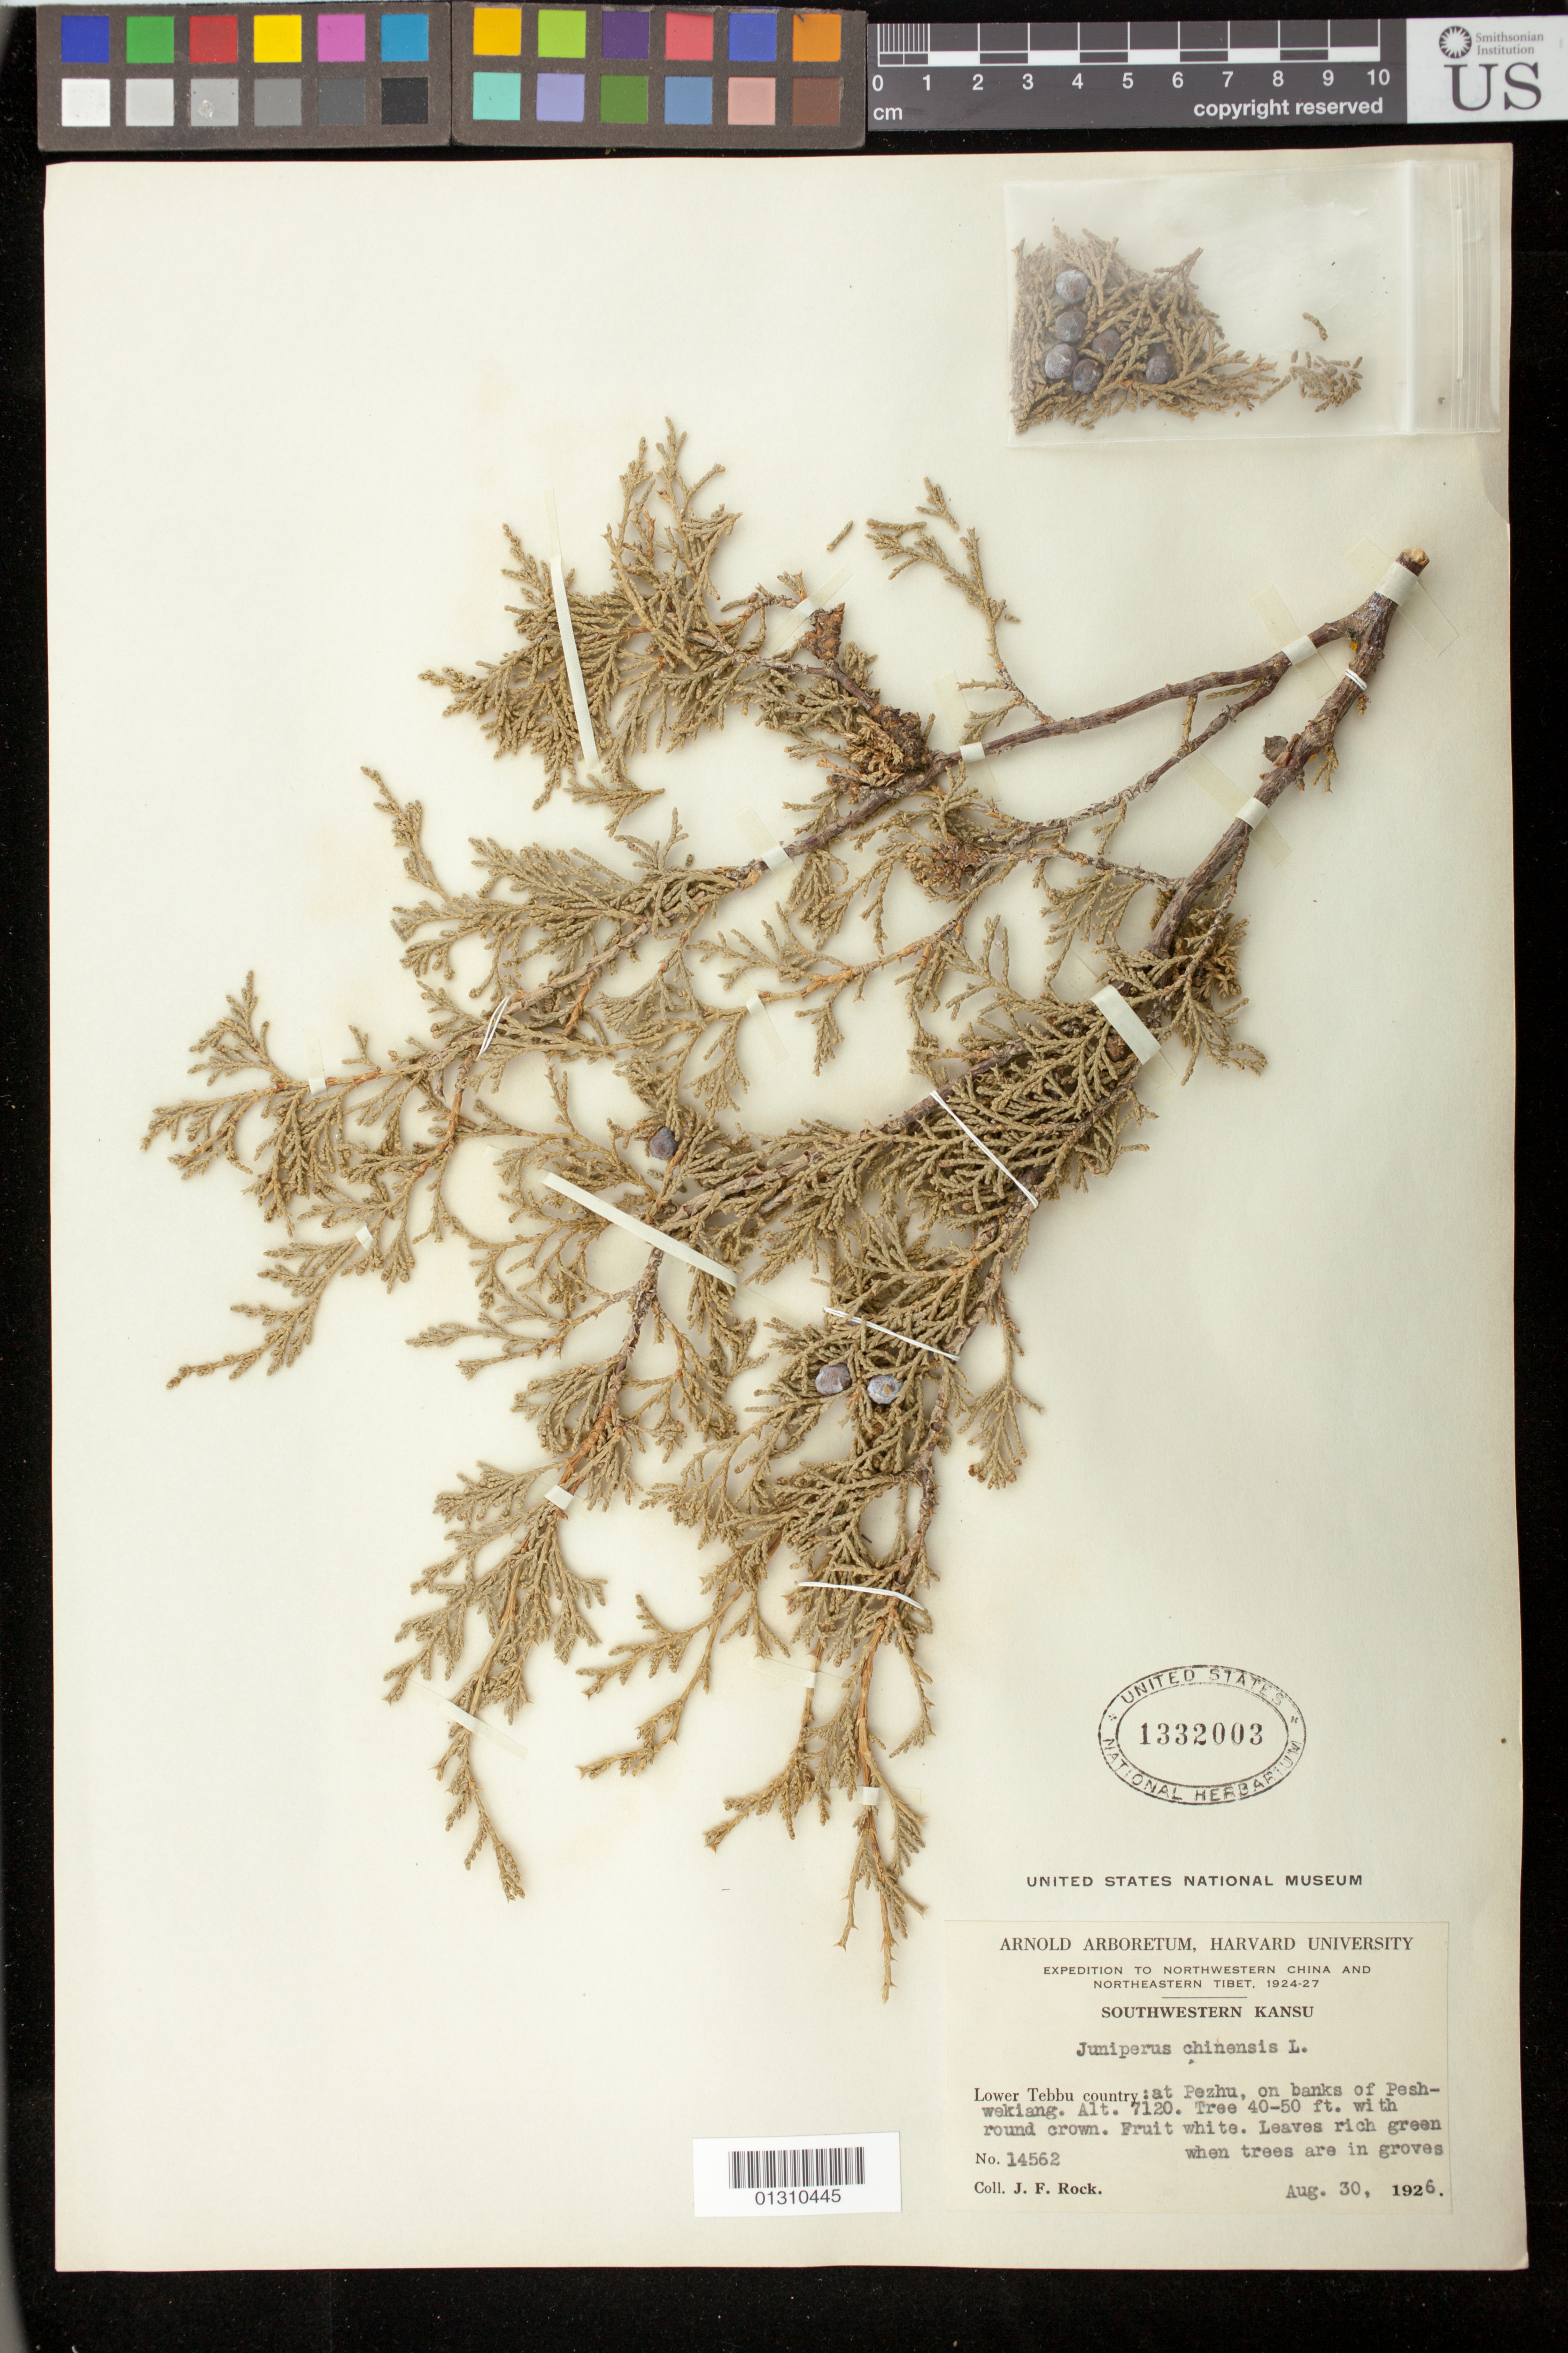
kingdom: Plantae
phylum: Tracheophyta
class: Pinopsida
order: Pinales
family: Cupressaceae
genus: Juniperus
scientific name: Juniperus chinensis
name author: L.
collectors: J. F. Rock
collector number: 14562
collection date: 1926-08-30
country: China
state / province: Gansu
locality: Southwestern Kansu, Lower Tebbu country: at Pezhu, on banks of Peshwekiang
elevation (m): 2170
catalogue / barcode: US 1332003